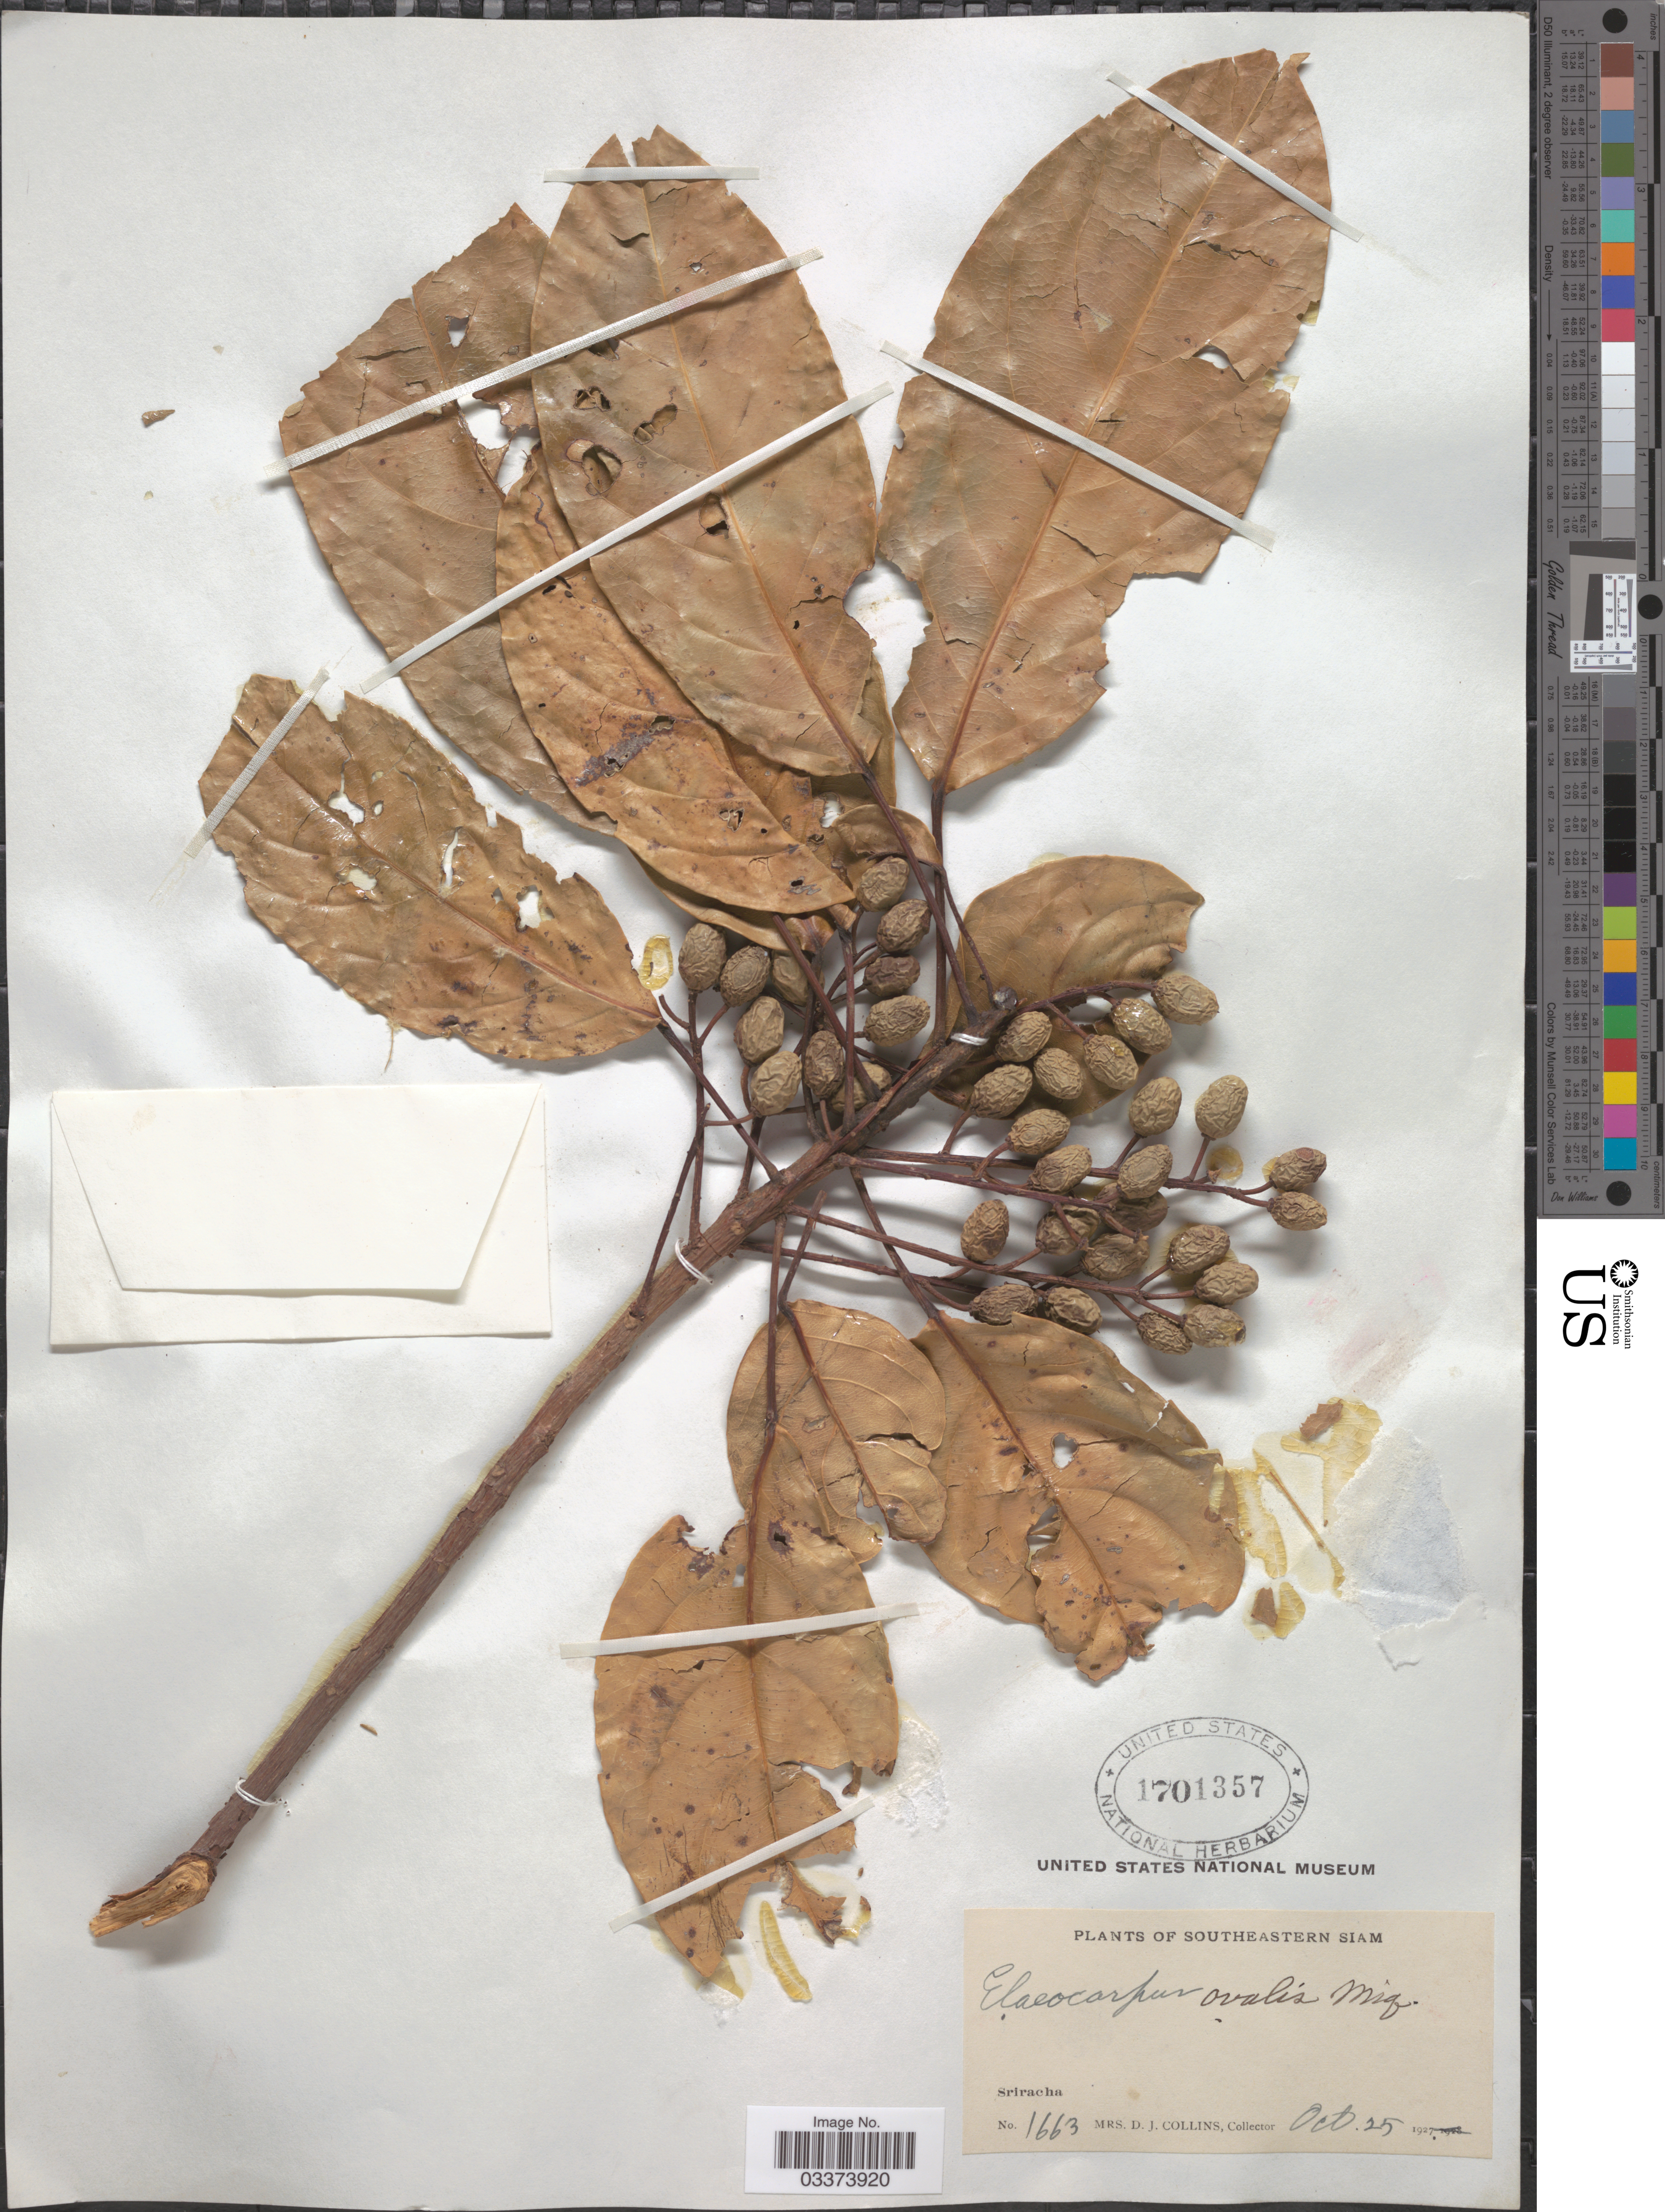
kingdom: Plantae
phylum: Tracheophyta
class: Magnoliopsida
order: Oxalidales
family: Elaeocarpaceae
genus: Elaeocarpus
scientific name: Elaeocarpus ovalis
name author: Miq.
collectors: Mrs. D. J. Collins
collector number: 1663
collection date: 1927-10-25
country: Thailand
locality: Southeastern Siam. Sriracha.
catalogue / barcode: US 1701357